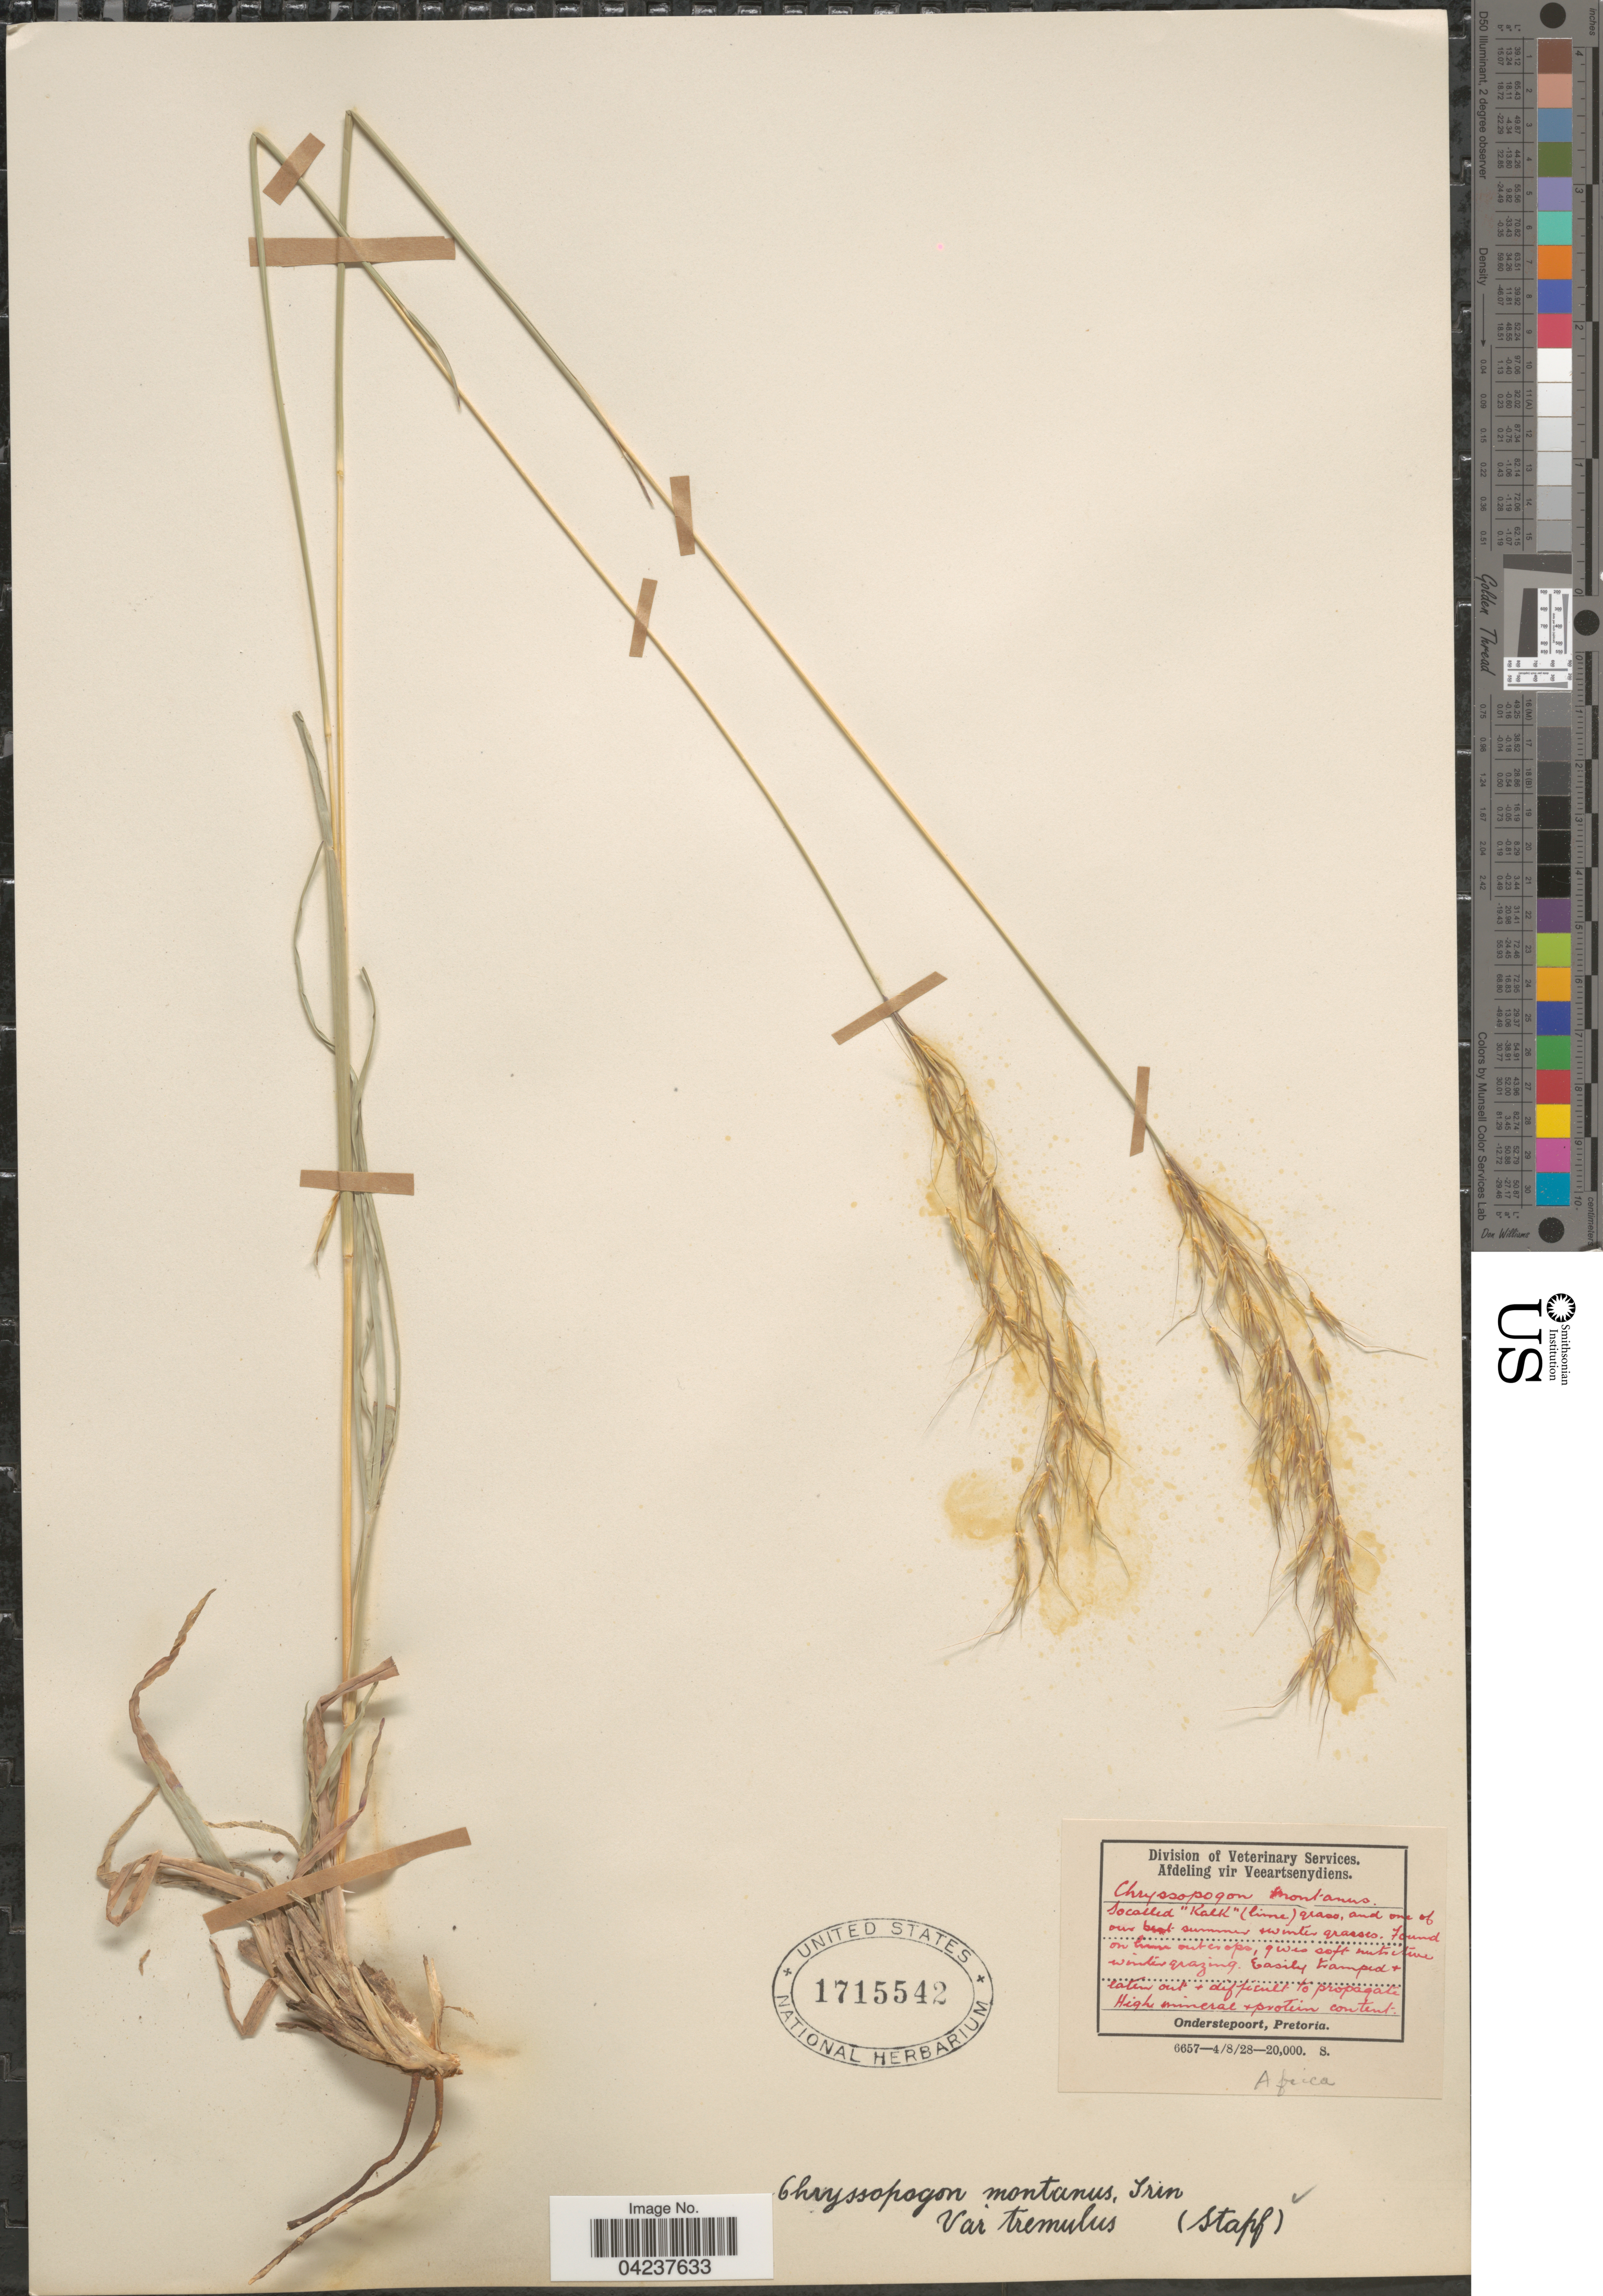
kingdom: Plantae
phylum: Tracheophyta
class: Liliopsida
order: Poales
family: Poaceae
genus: Chrysopogon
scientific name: Chrysopogon fulvus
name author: (Spreng.) Chiov.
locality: Africa.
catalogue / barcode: US 1715542